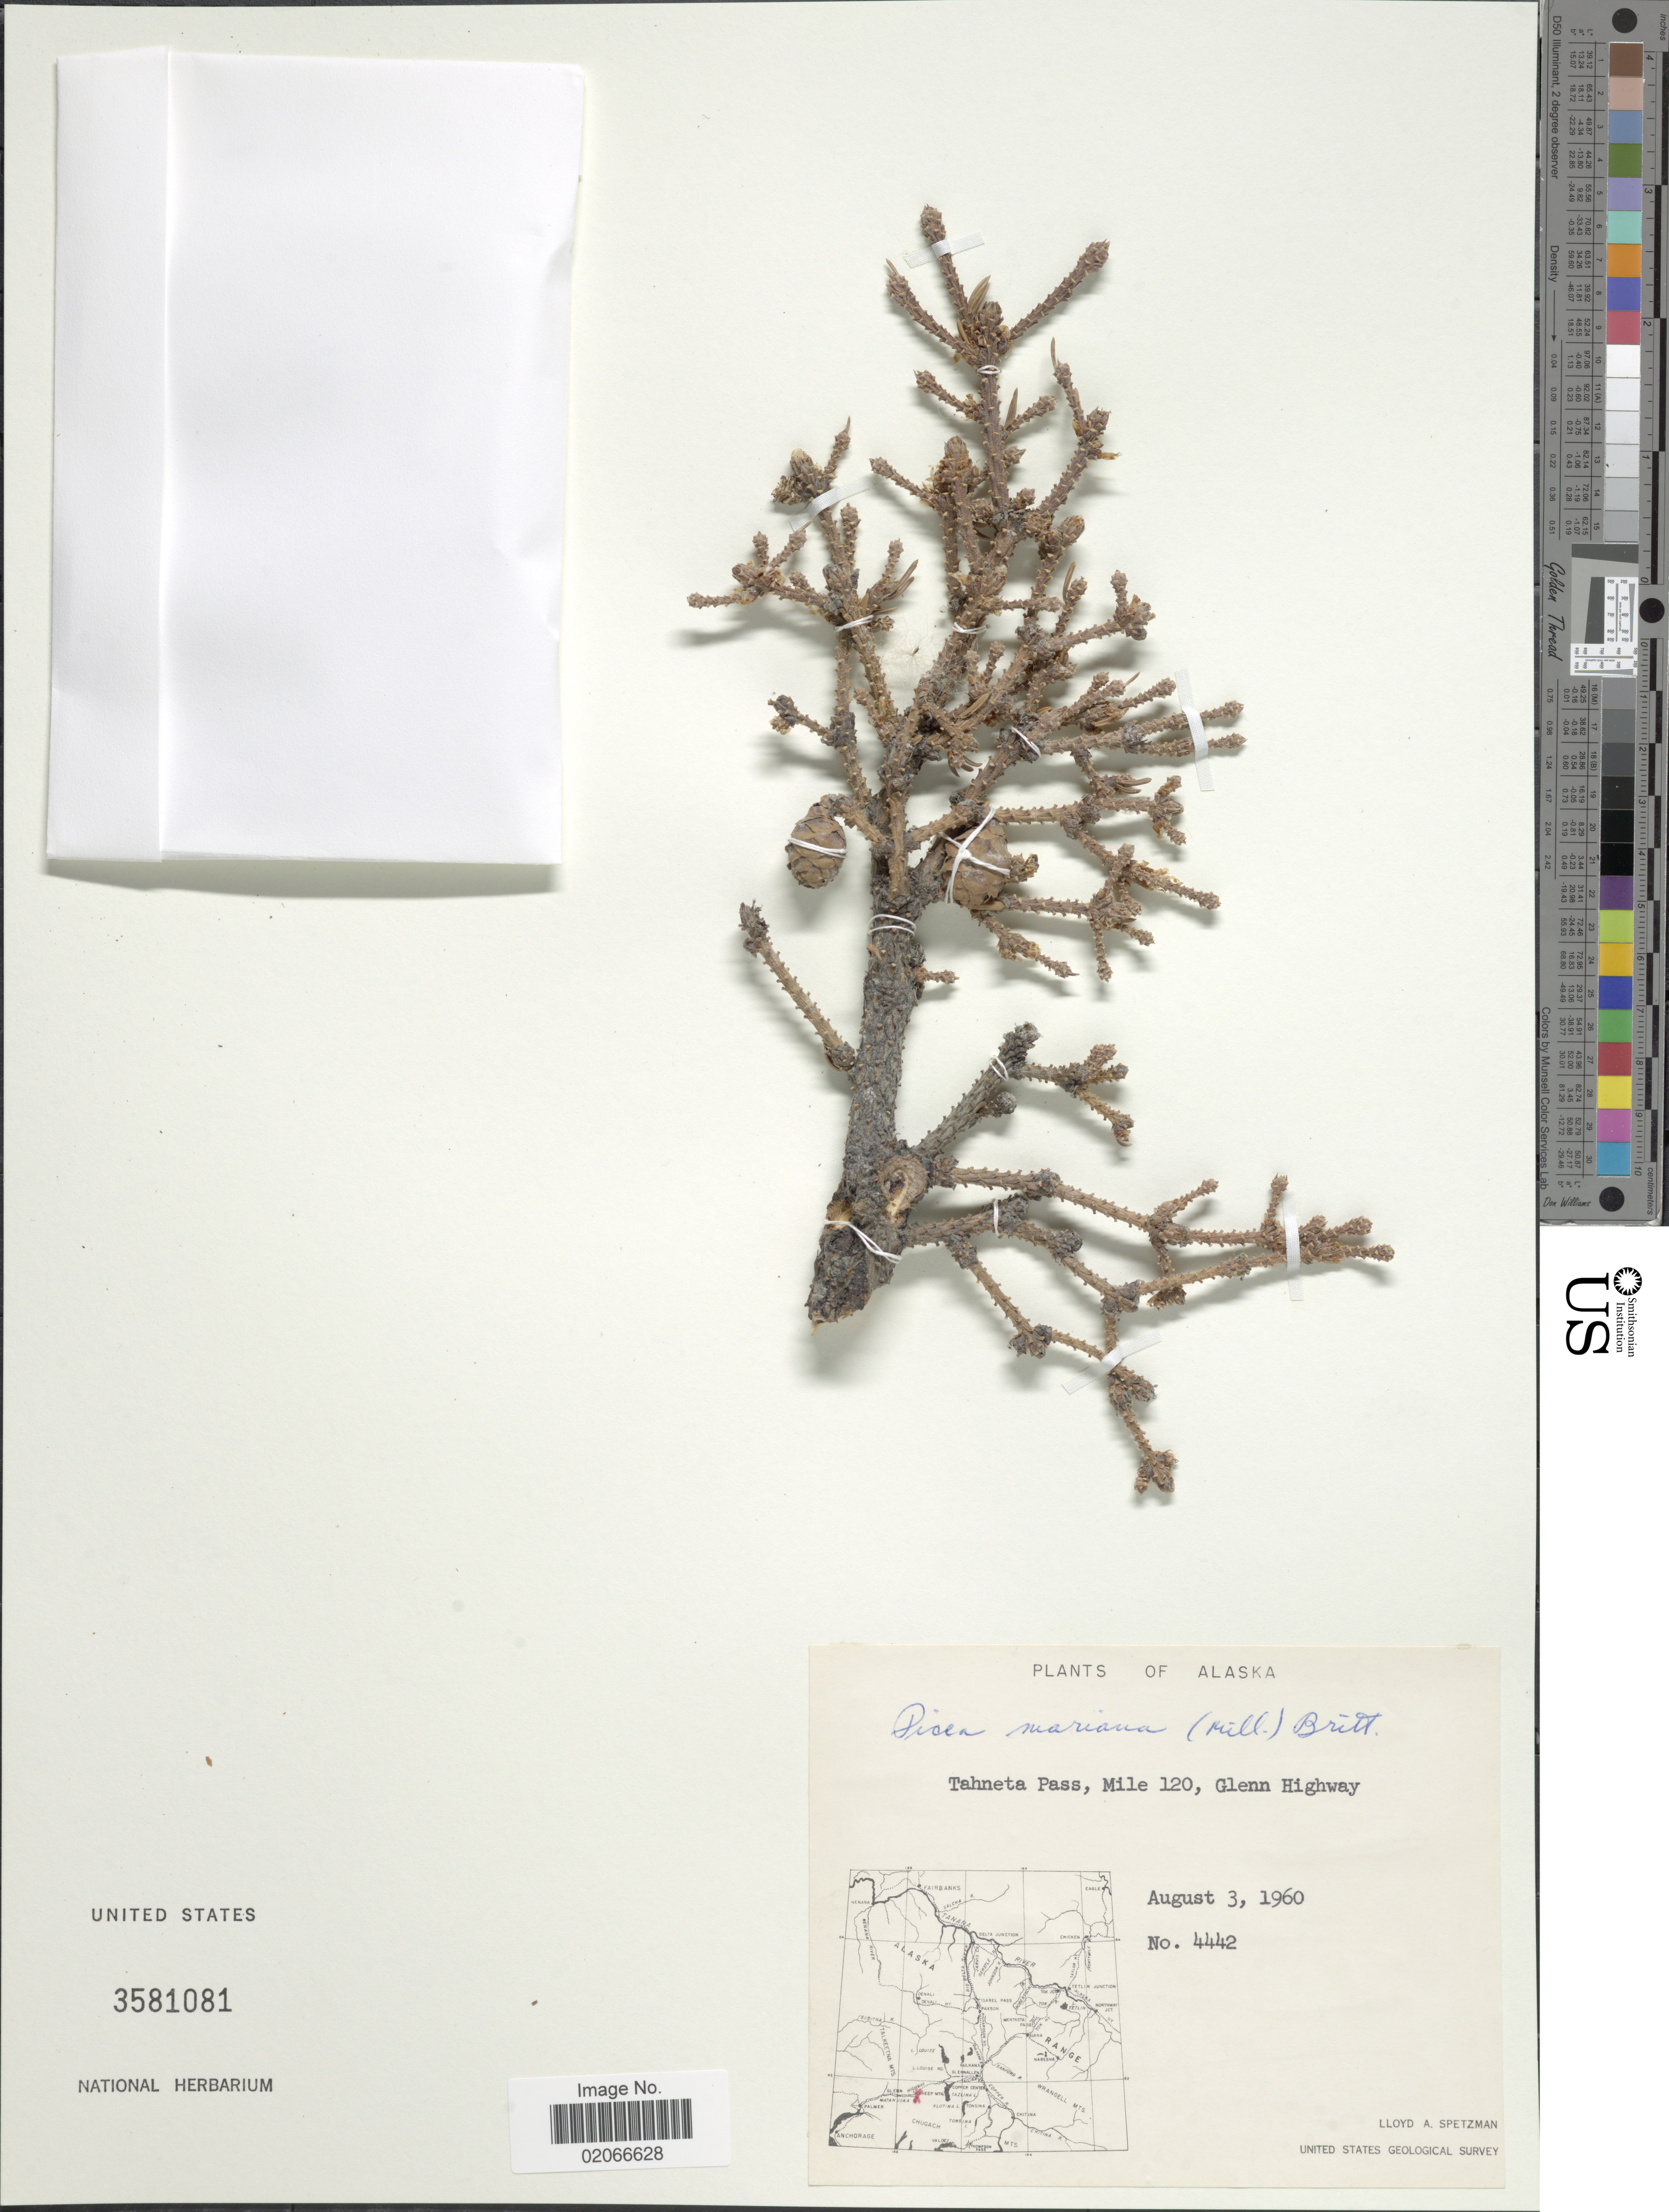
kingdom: Plantae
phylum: Tracheophyta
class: Pinopsida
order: Pinales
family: Pinaceae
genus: Picea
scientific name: Picea mariana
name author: (Mill.) Britton, Stearns & Poggenb.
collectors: L. Spetzman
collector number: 4442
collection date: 1960-08-03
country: United States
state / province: Alaska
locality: Tahneta pass, Mile 120, Glenn Highway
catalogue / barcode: US 3581081